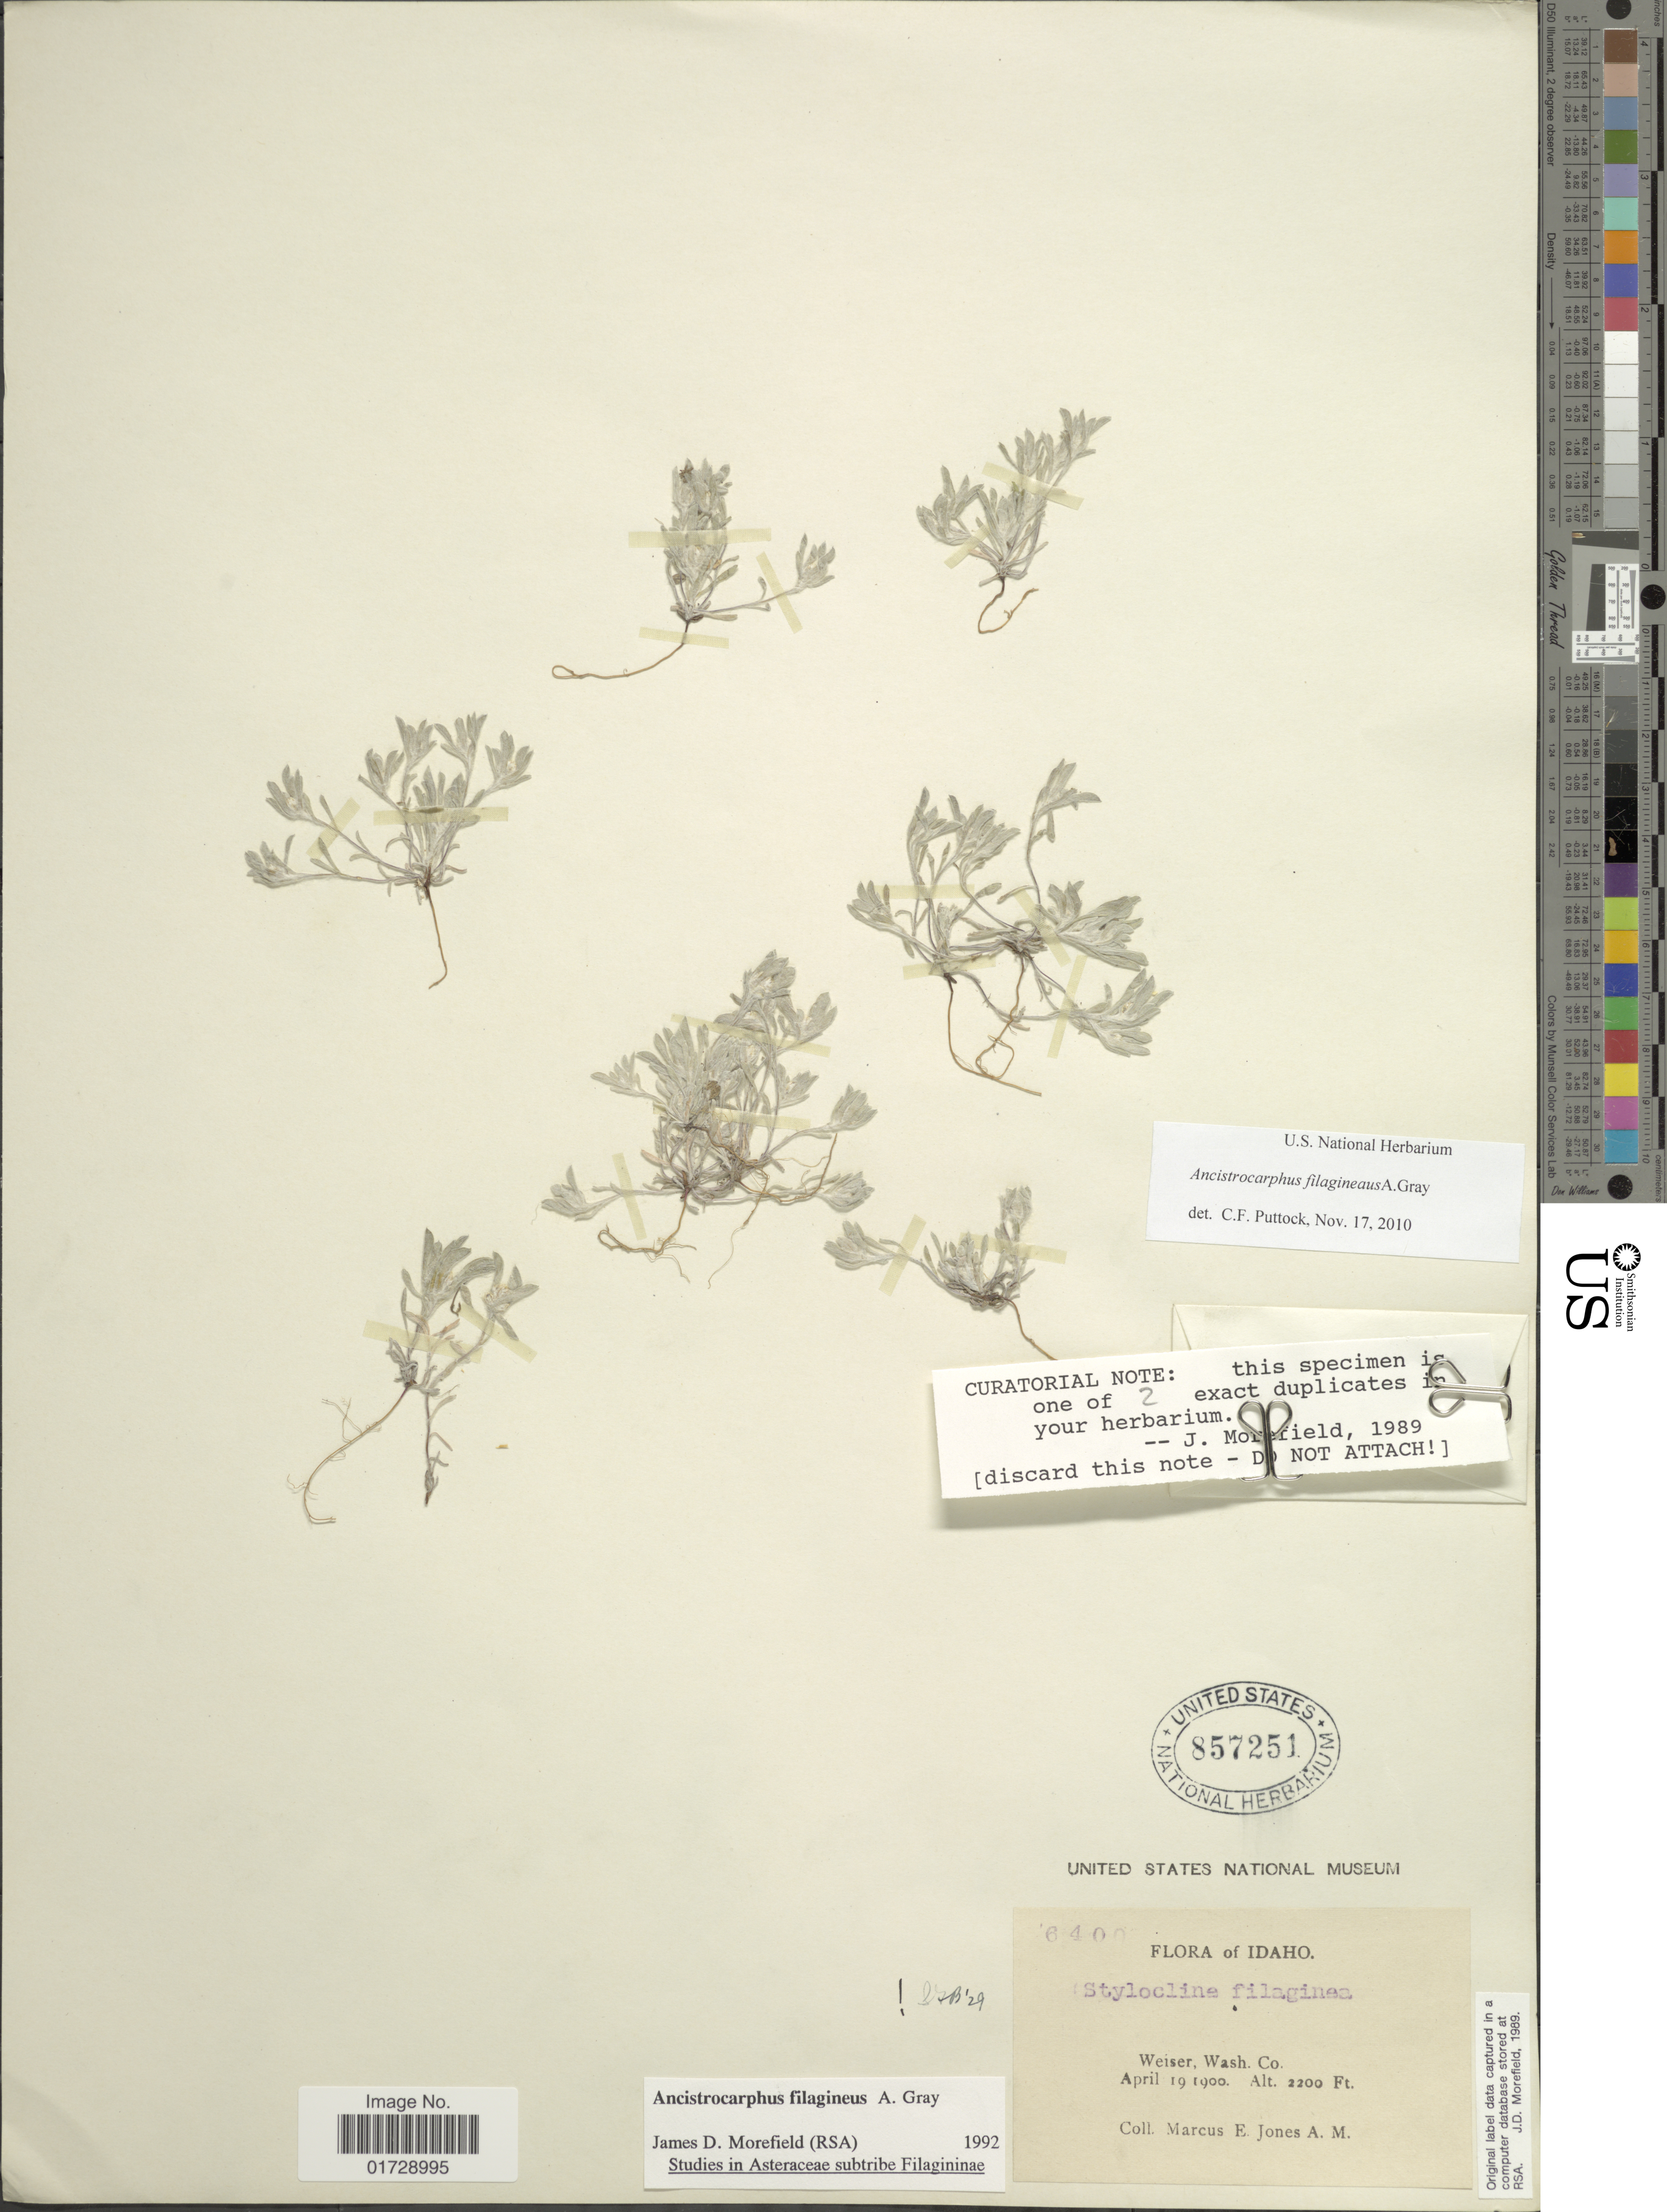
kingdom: Plantae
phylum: Tracheophyta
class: Magnoliopsida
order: Asterales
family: Asteraceae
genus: Stylocline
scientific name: Stylocline filaginea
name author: (A. Gray) A. Gray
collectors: M. E. Jones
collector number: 6400*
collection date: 1900-04-19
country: United States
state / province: Idaho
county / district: Washington Co.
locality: Weiser.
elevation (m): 671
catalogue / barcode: US 857251